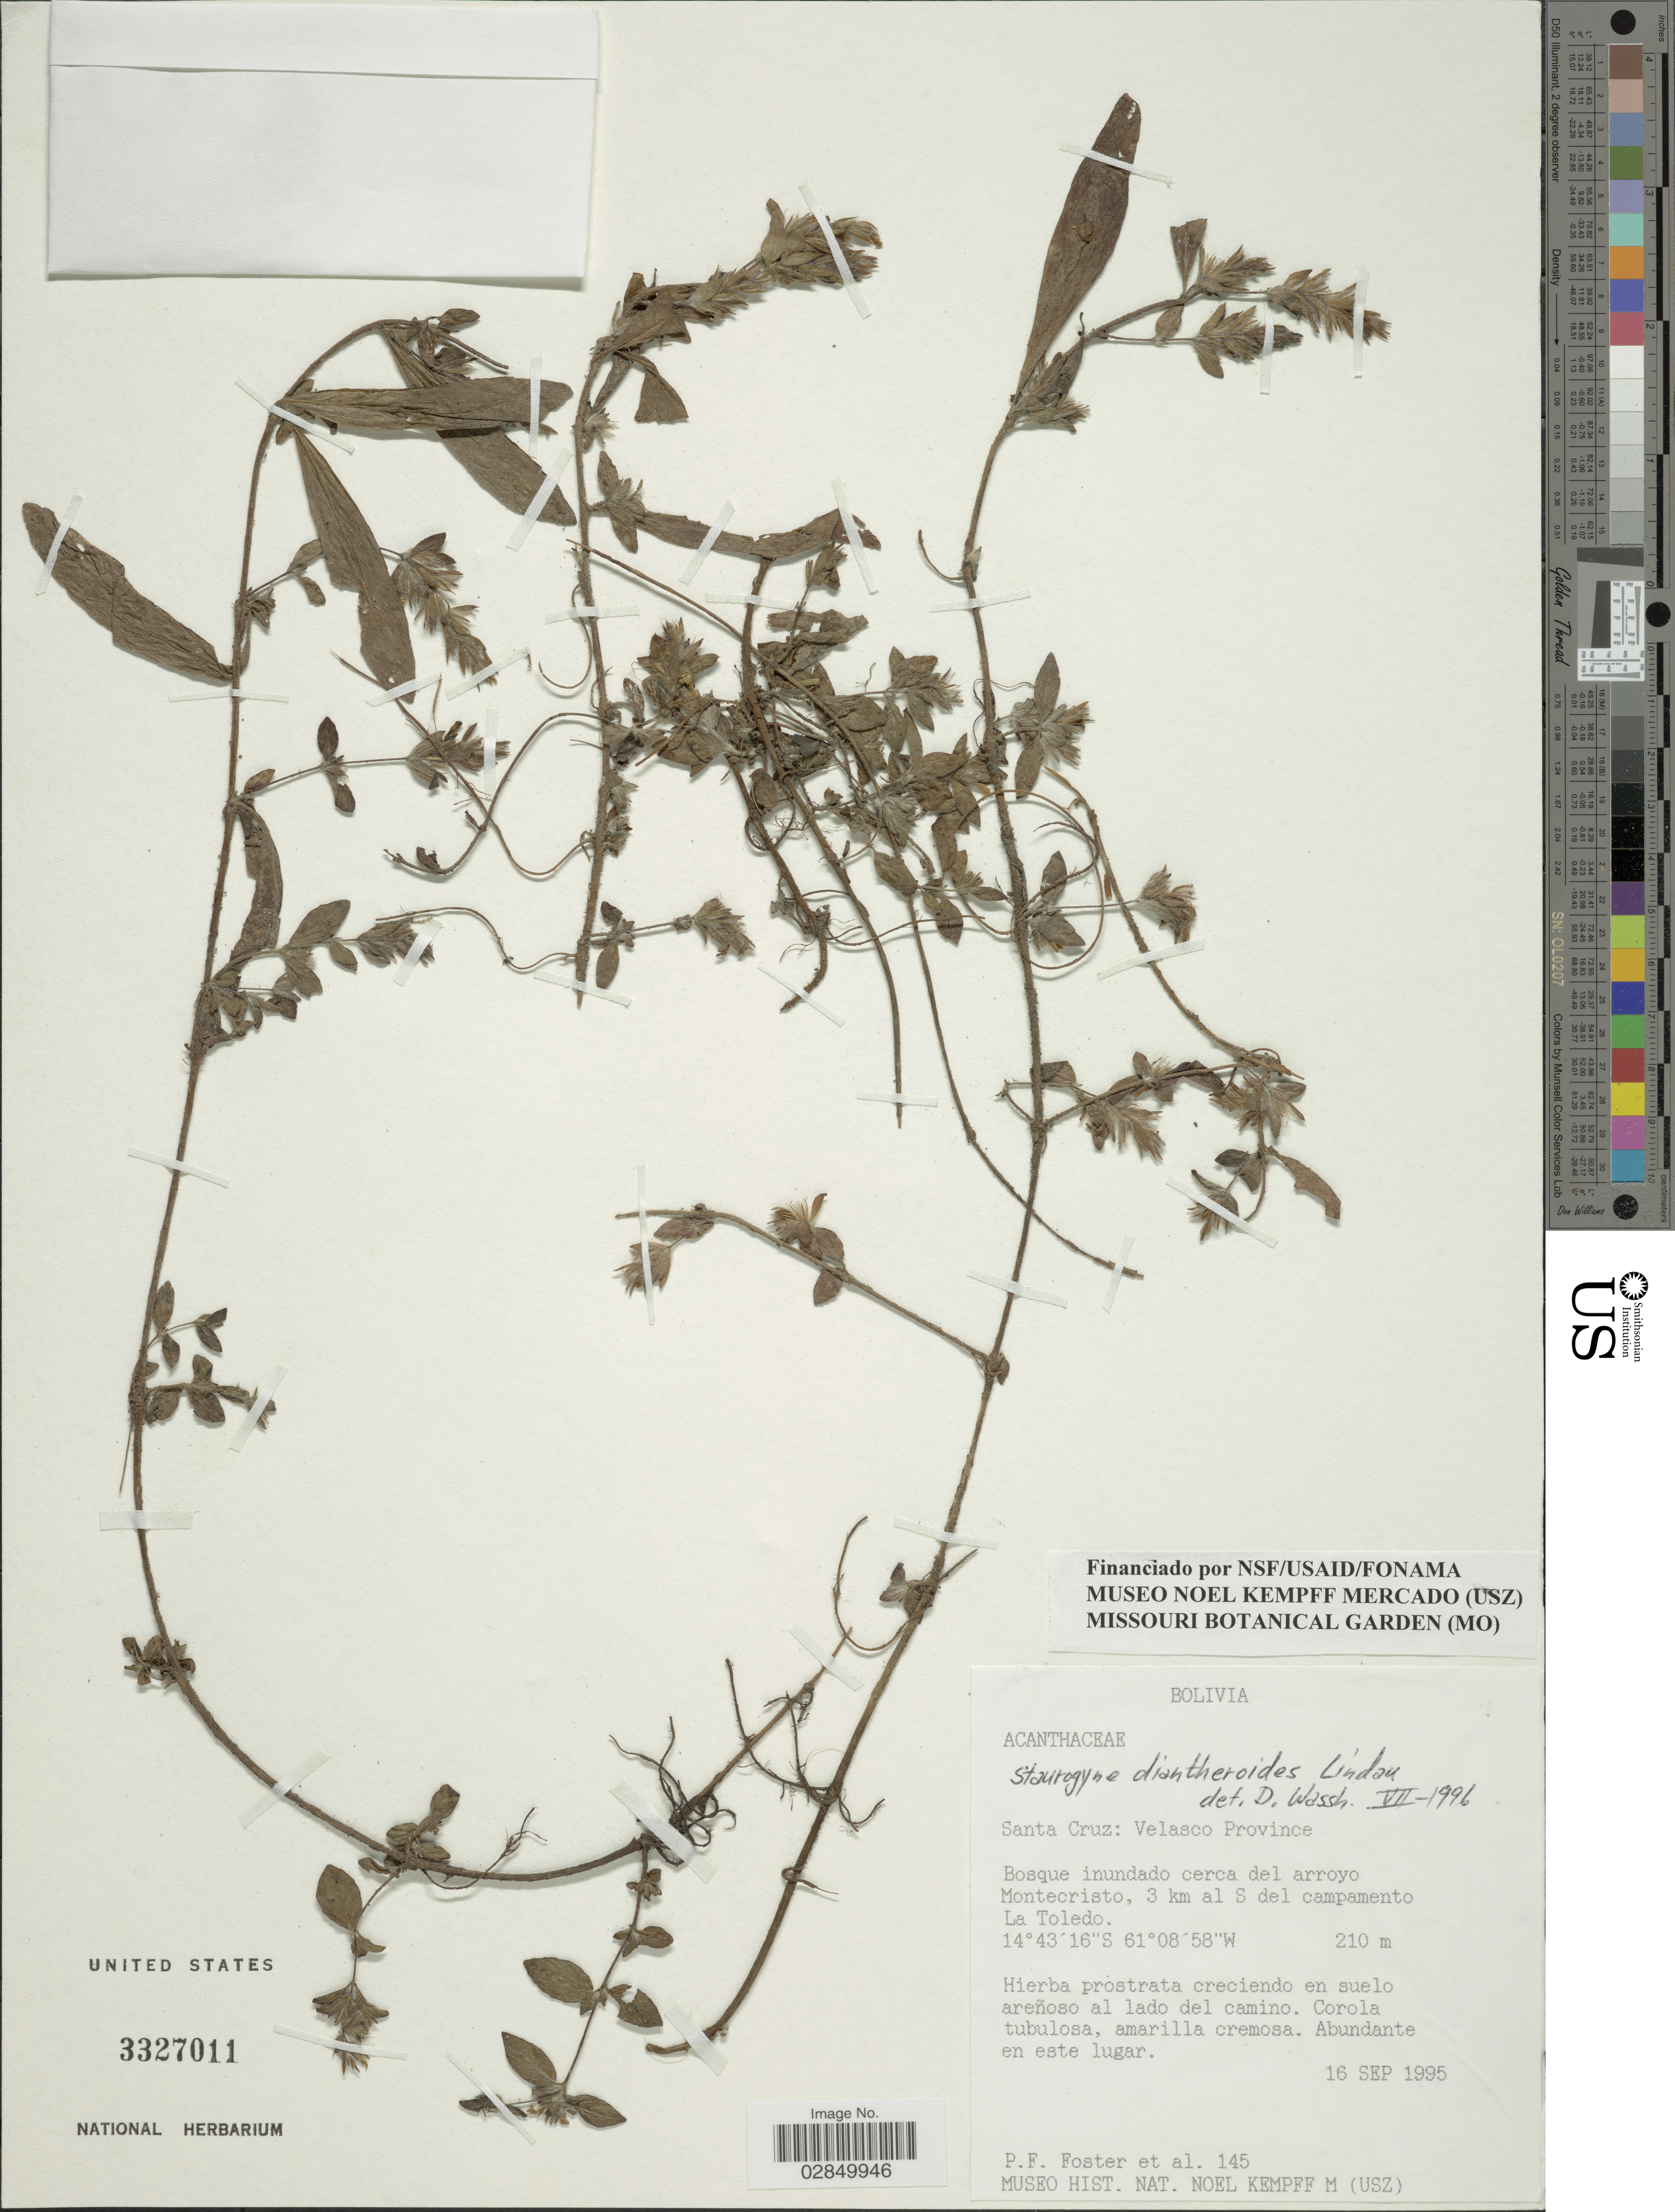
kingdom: Plantae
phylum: Tracheophyta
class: Magnoliopsida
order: Lamiales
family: Acanthaceae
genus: Staurogyne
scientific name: Staurogyne diantheroides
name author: Lindau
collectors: P. Foster & et al.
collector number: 145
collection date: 1995-09-16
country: Bolivia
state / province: Santa Cruz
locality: Velasco Province. Bosque inundado cerca del arroyo Montecristo, 3 km al S del campamento La Toledo.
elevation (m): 210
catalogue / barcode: US 3327011